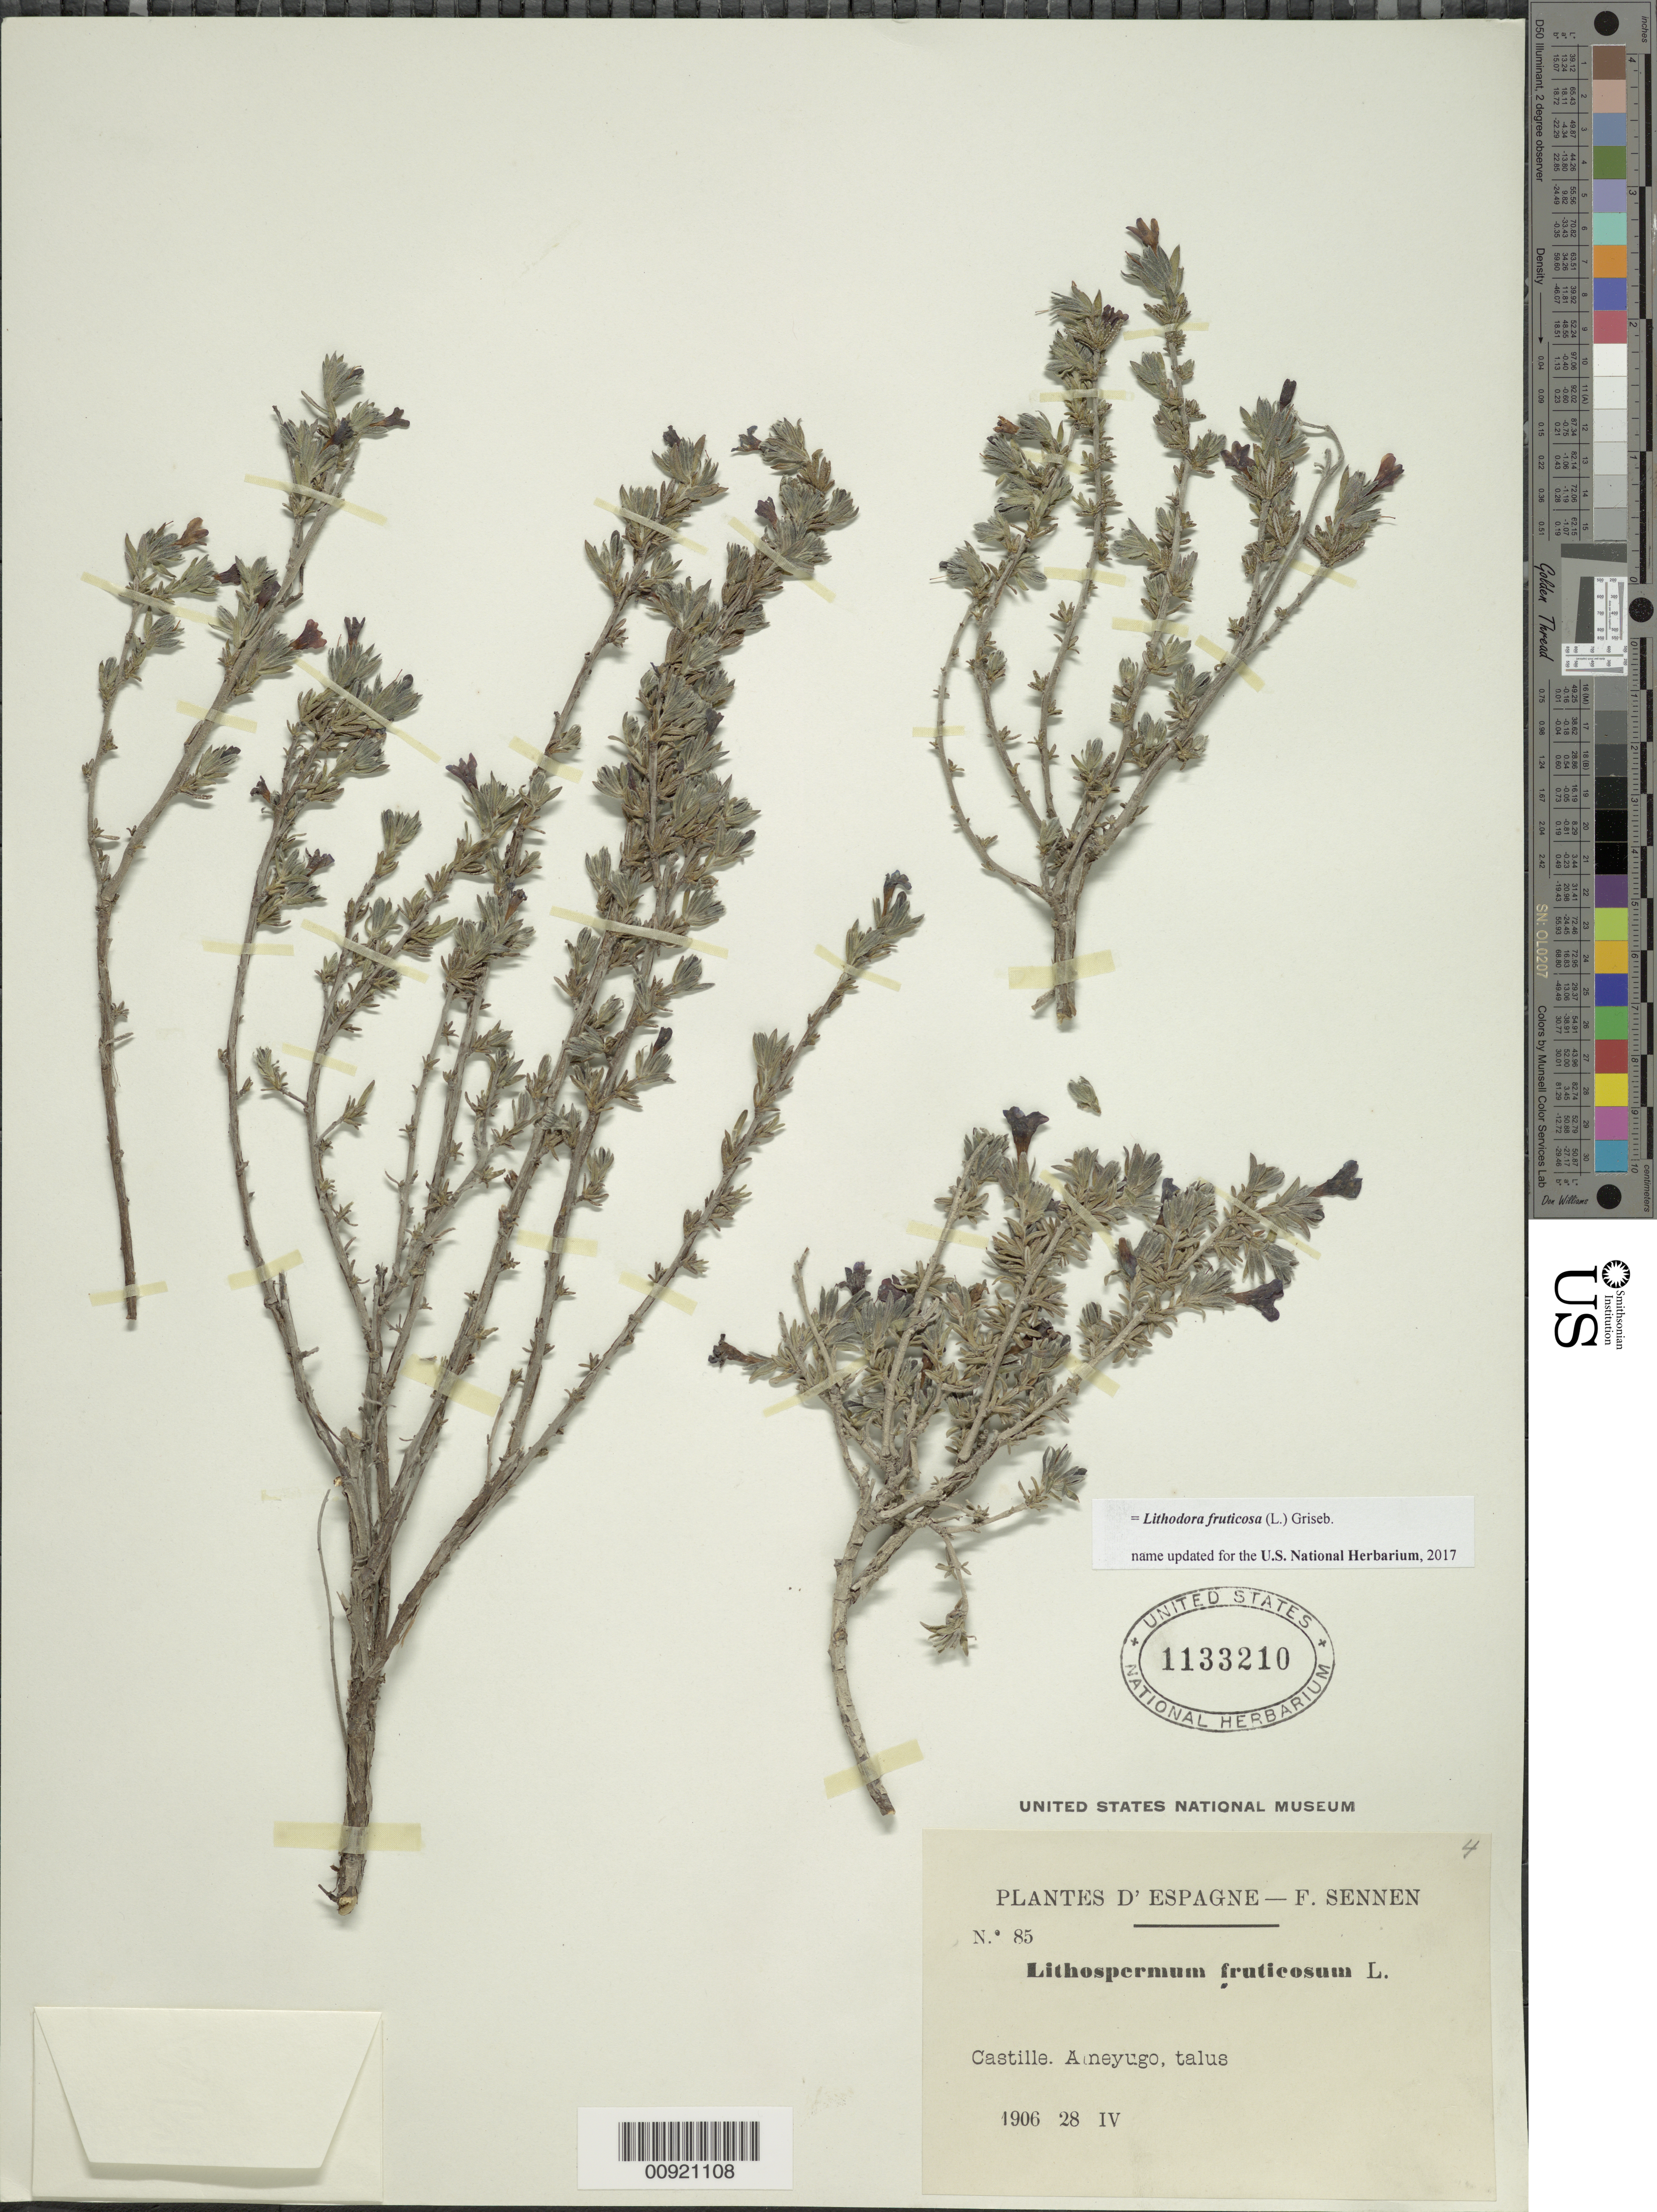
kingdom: Plantae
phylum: Tracheophyta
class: Magnoliopsida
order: Boraginales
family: Boraginaceae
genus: Lithodora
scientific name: Lithodora fruticosa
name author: (L.) Griseb.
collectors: E. Sennen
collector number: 85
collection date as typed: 28 Apr 1906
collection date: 1906-04-28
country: Spain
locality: Castille. Ameyugo, talus.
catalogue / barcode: US 1133210